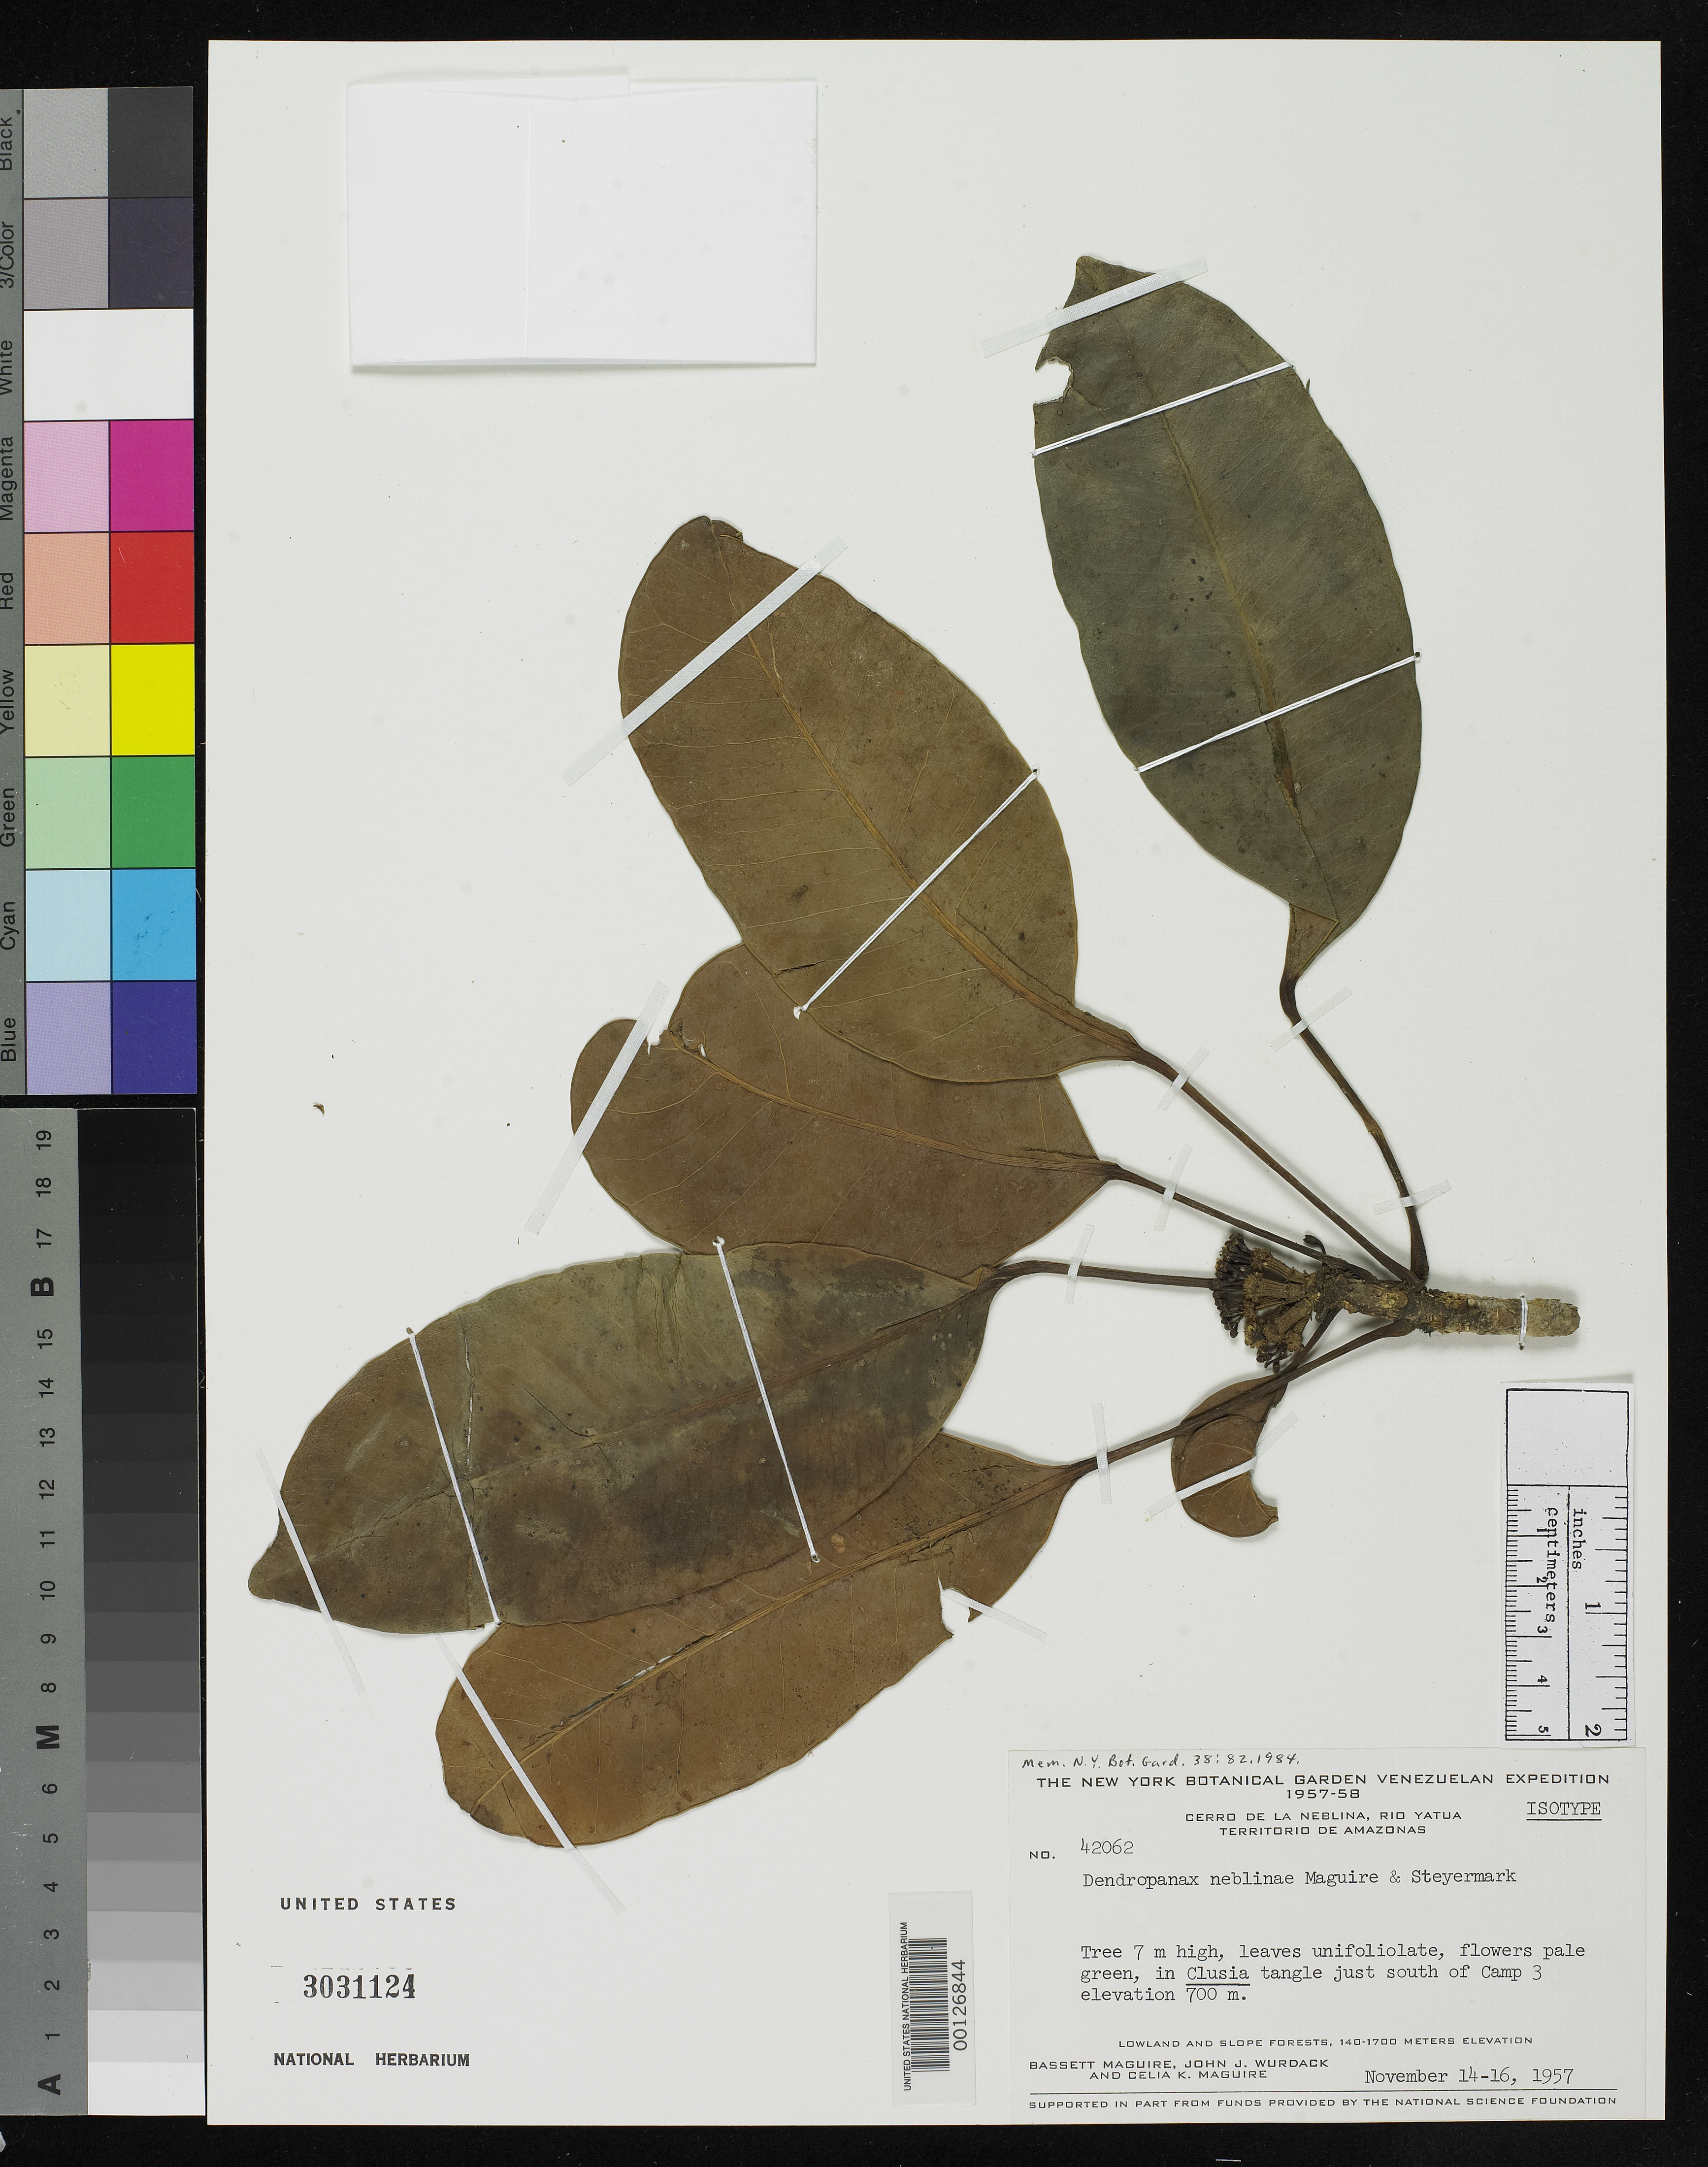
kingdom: Plantae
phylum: Tracheophyta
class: Magnoliopsida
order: Apiales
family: Araliaceae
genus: Dendropanax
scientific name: Dendropanax neblinae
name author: Maguire & Steyerm.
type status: Isotype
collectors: B. Maguire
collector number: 42062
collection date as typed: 14 Nov 1957 to 16 Nov 1957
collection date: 1957-11-14/1957-11-16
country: Venezuela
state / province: Amazonas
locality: Cerro de la Neblina, Rio Yatua, just S of camp 3.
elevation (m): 700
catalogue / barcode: US 3031124